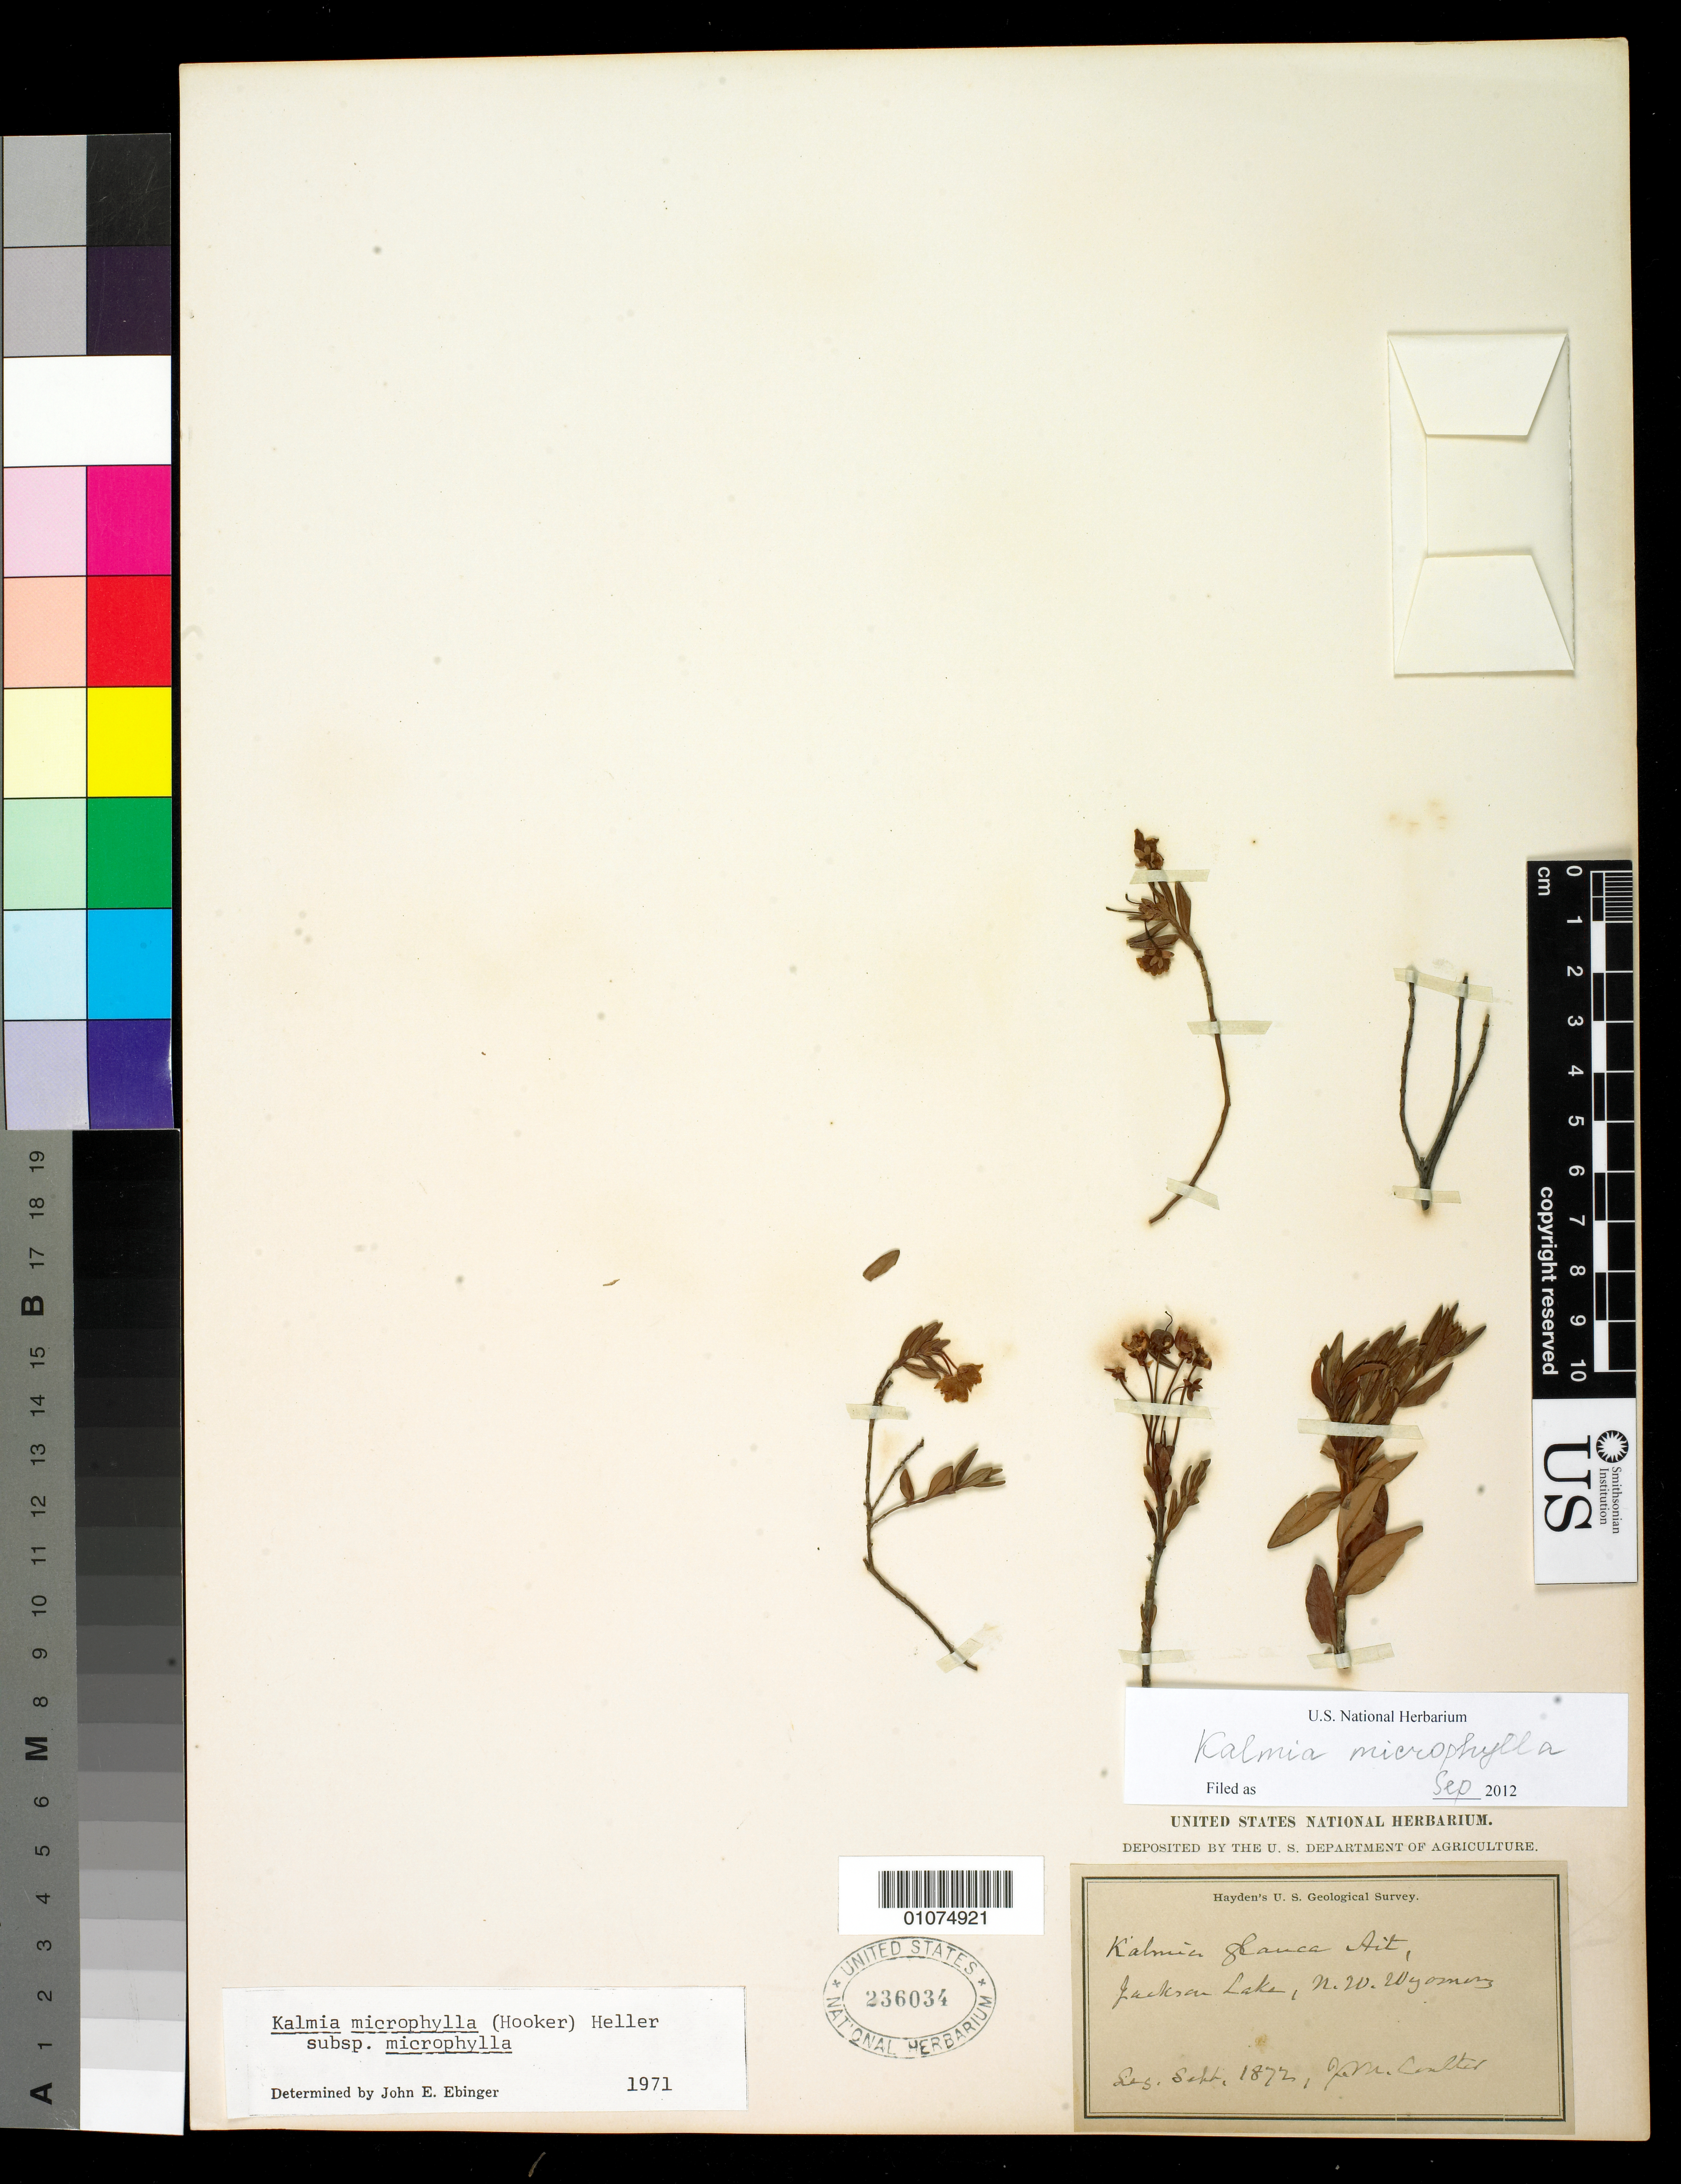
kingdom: Plantae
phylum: Tracheophyta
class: Magnoliopsida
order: Ericales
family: Ericaceae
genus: Kalmia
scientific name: Kalmia microphylla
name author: (Hook.) A. Heller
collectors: J. M. Coulter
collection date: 1872-09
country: United States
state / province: Wyoming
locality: Jackson Lake, N.W. Wyoming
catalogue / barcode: US 236034